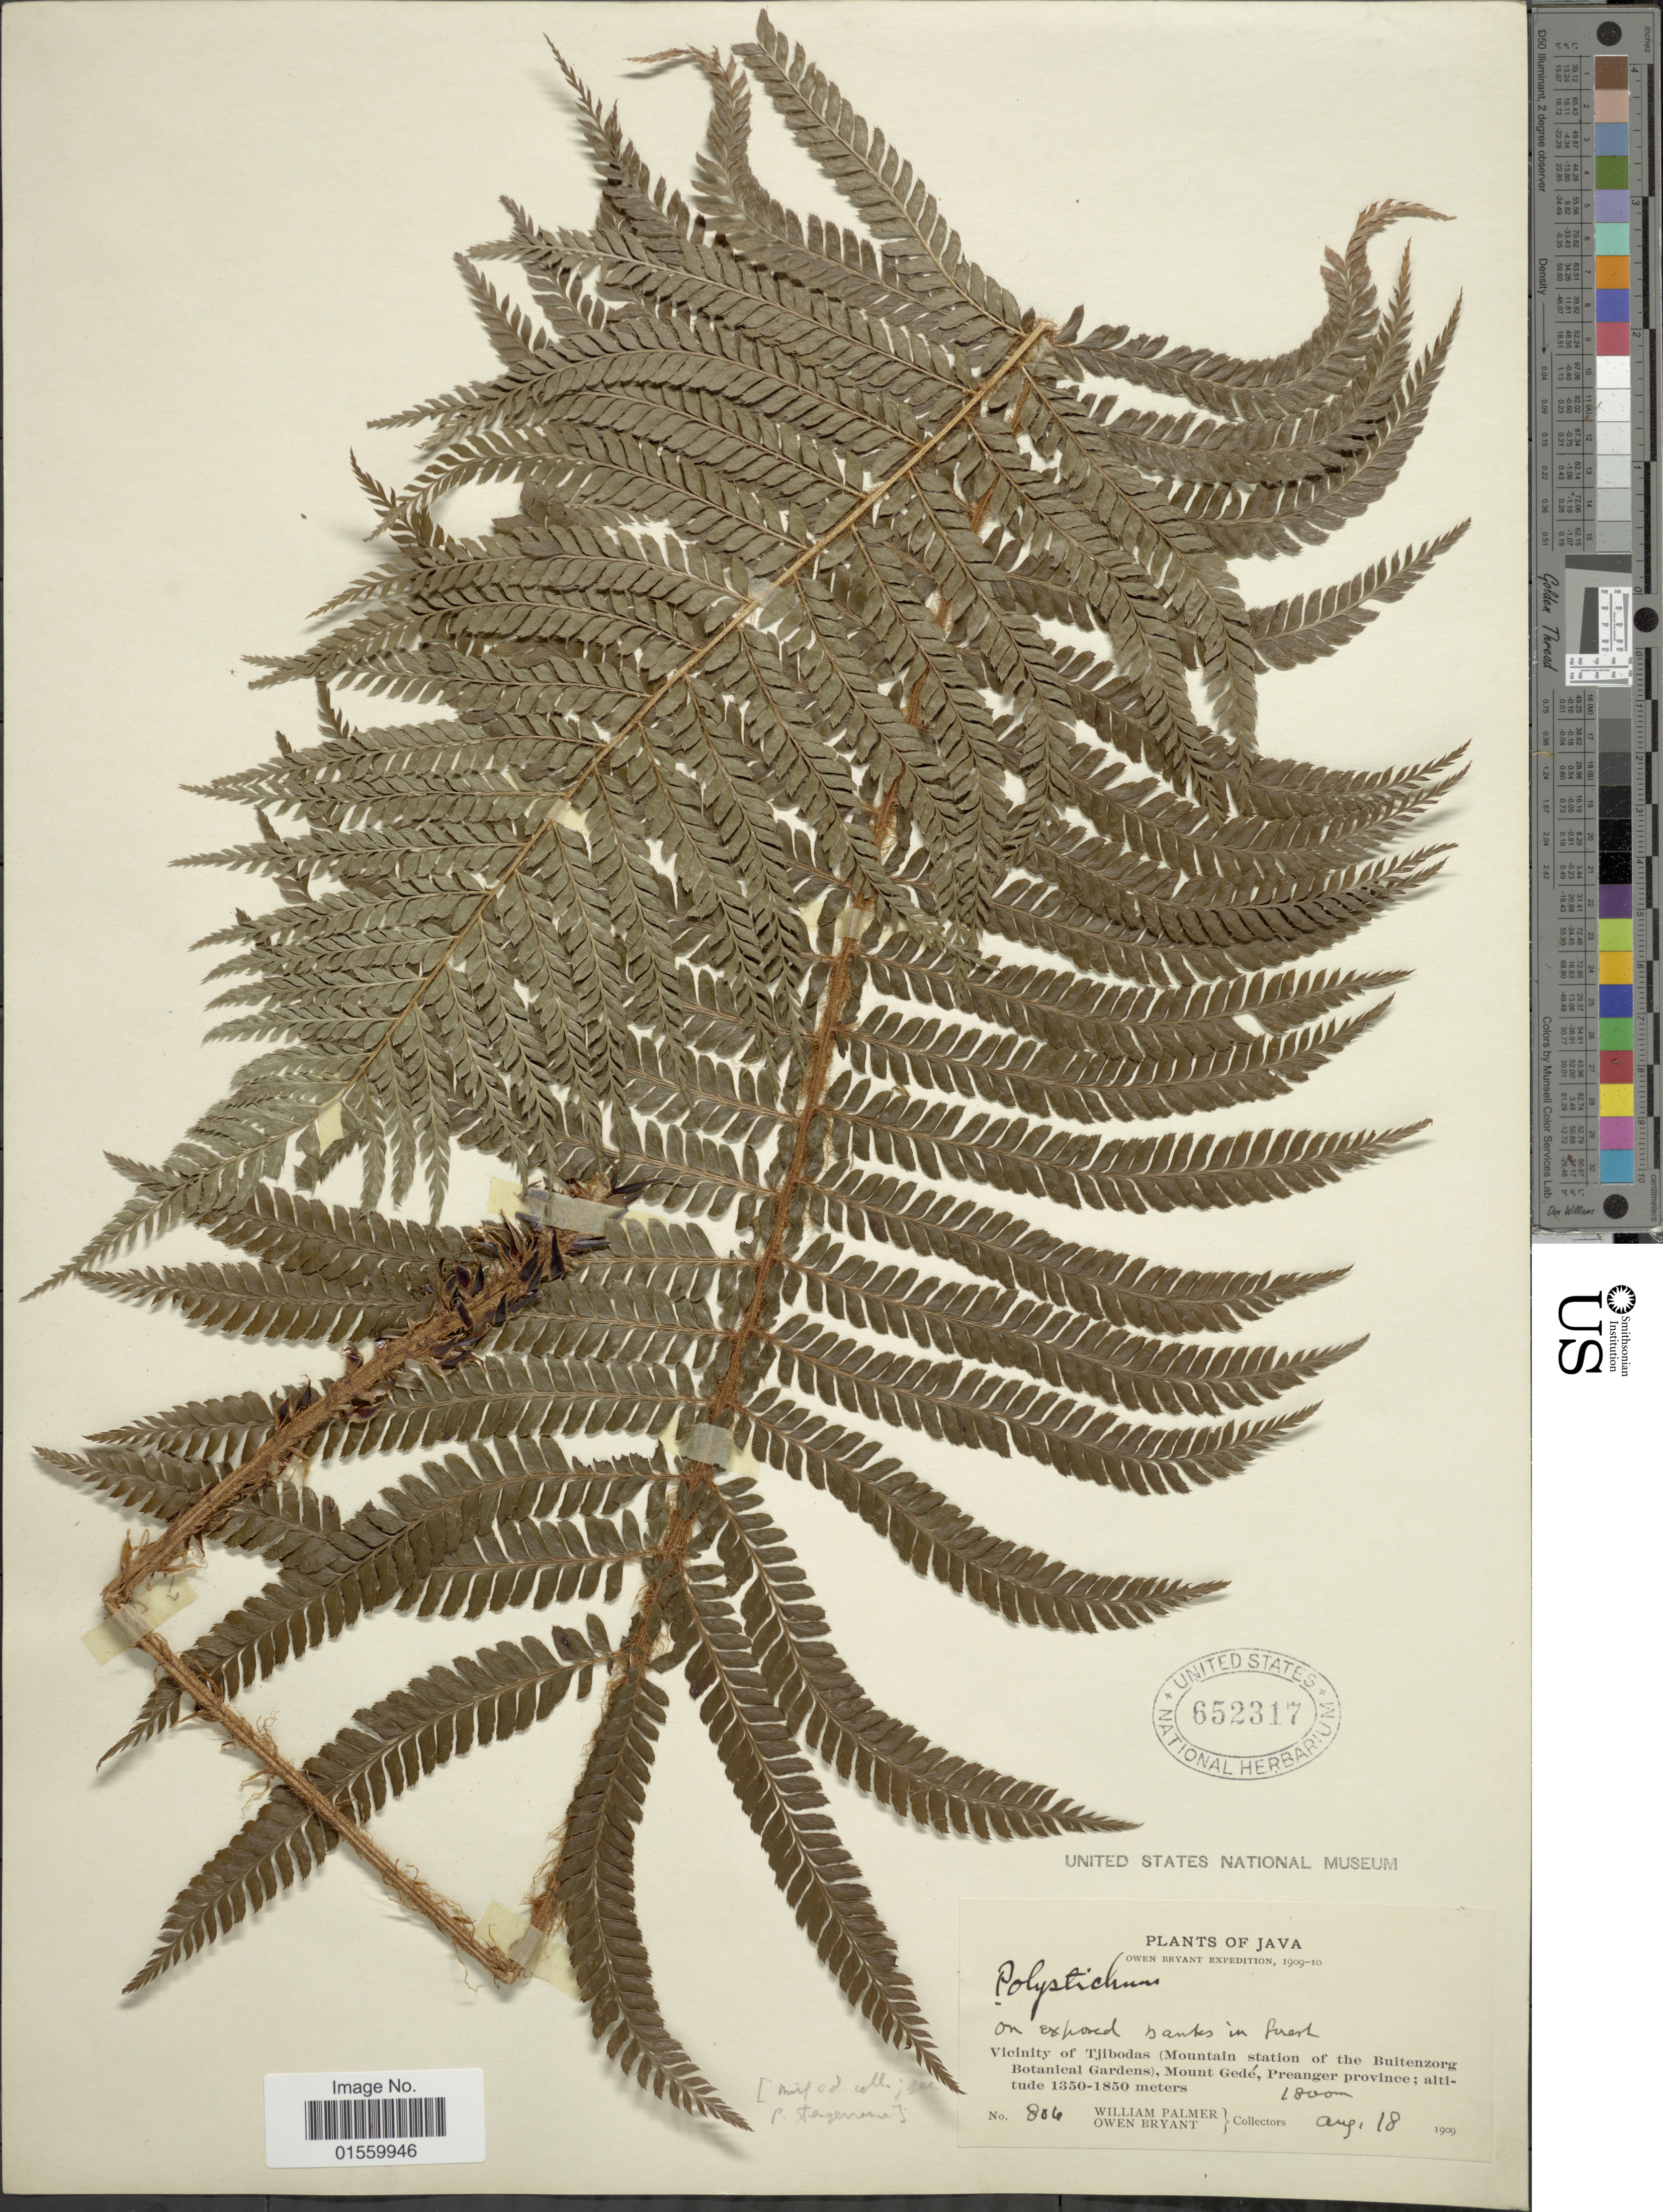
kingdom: Plantae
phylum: Tracheophyta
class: Polypodiopsida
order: Polypodiales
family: Dryopteridaceae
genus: Polystichum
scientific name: Polystichum mucronifolium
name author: (Blume) C. Presl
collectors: W. Palmer & O. Bryant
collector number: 806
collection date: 1909-08-18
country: Indonesia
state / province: Java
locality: Vicinity of Tjibodas (Mountain station of the Botanical Gardens), Mount Gede, Preanger province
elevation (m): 1800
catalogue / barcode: US 652317